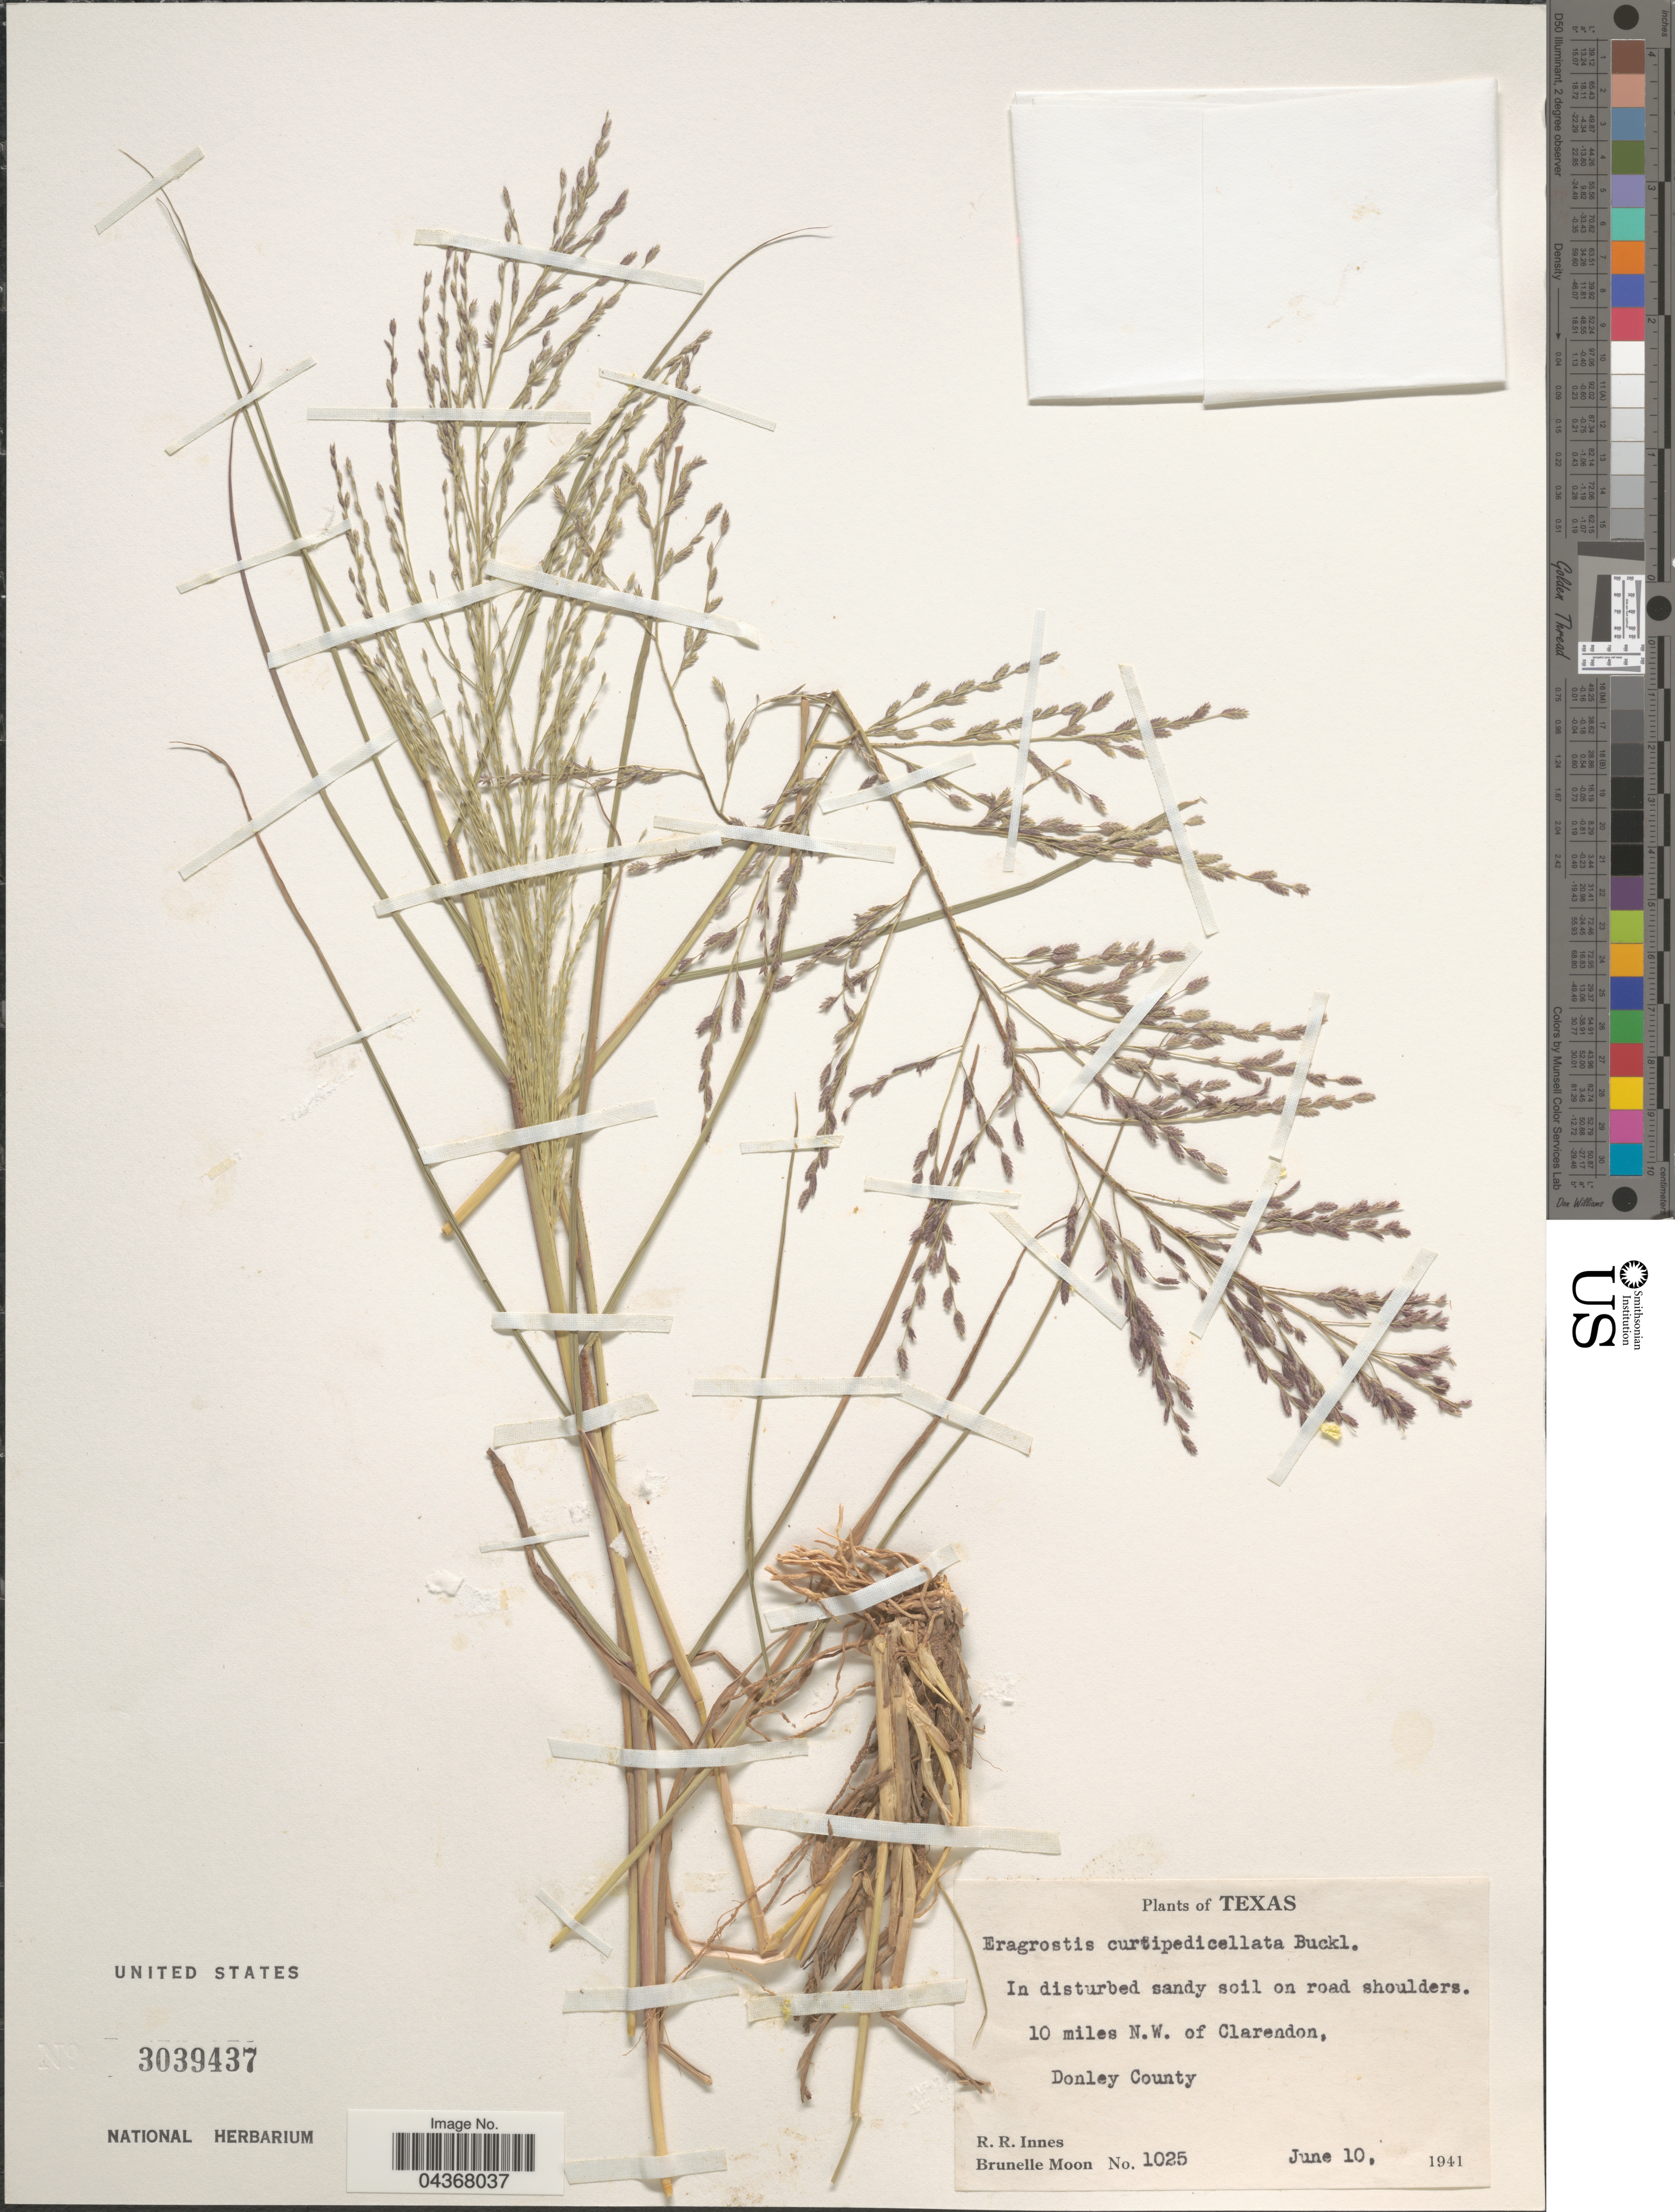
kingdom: Plantae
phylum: Tracheophyta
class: Liliopsida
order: Poales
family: Poaceae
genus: Eragrostis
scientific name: Eragrostis curtipedicellata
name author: Buckley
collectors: R. Rose-Innes & B. Moon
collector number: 1025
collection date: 1941-06-10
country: United States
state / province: Texas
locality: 10 miles N.W. of Clarendon, Donley County.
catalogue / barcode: US 3039437